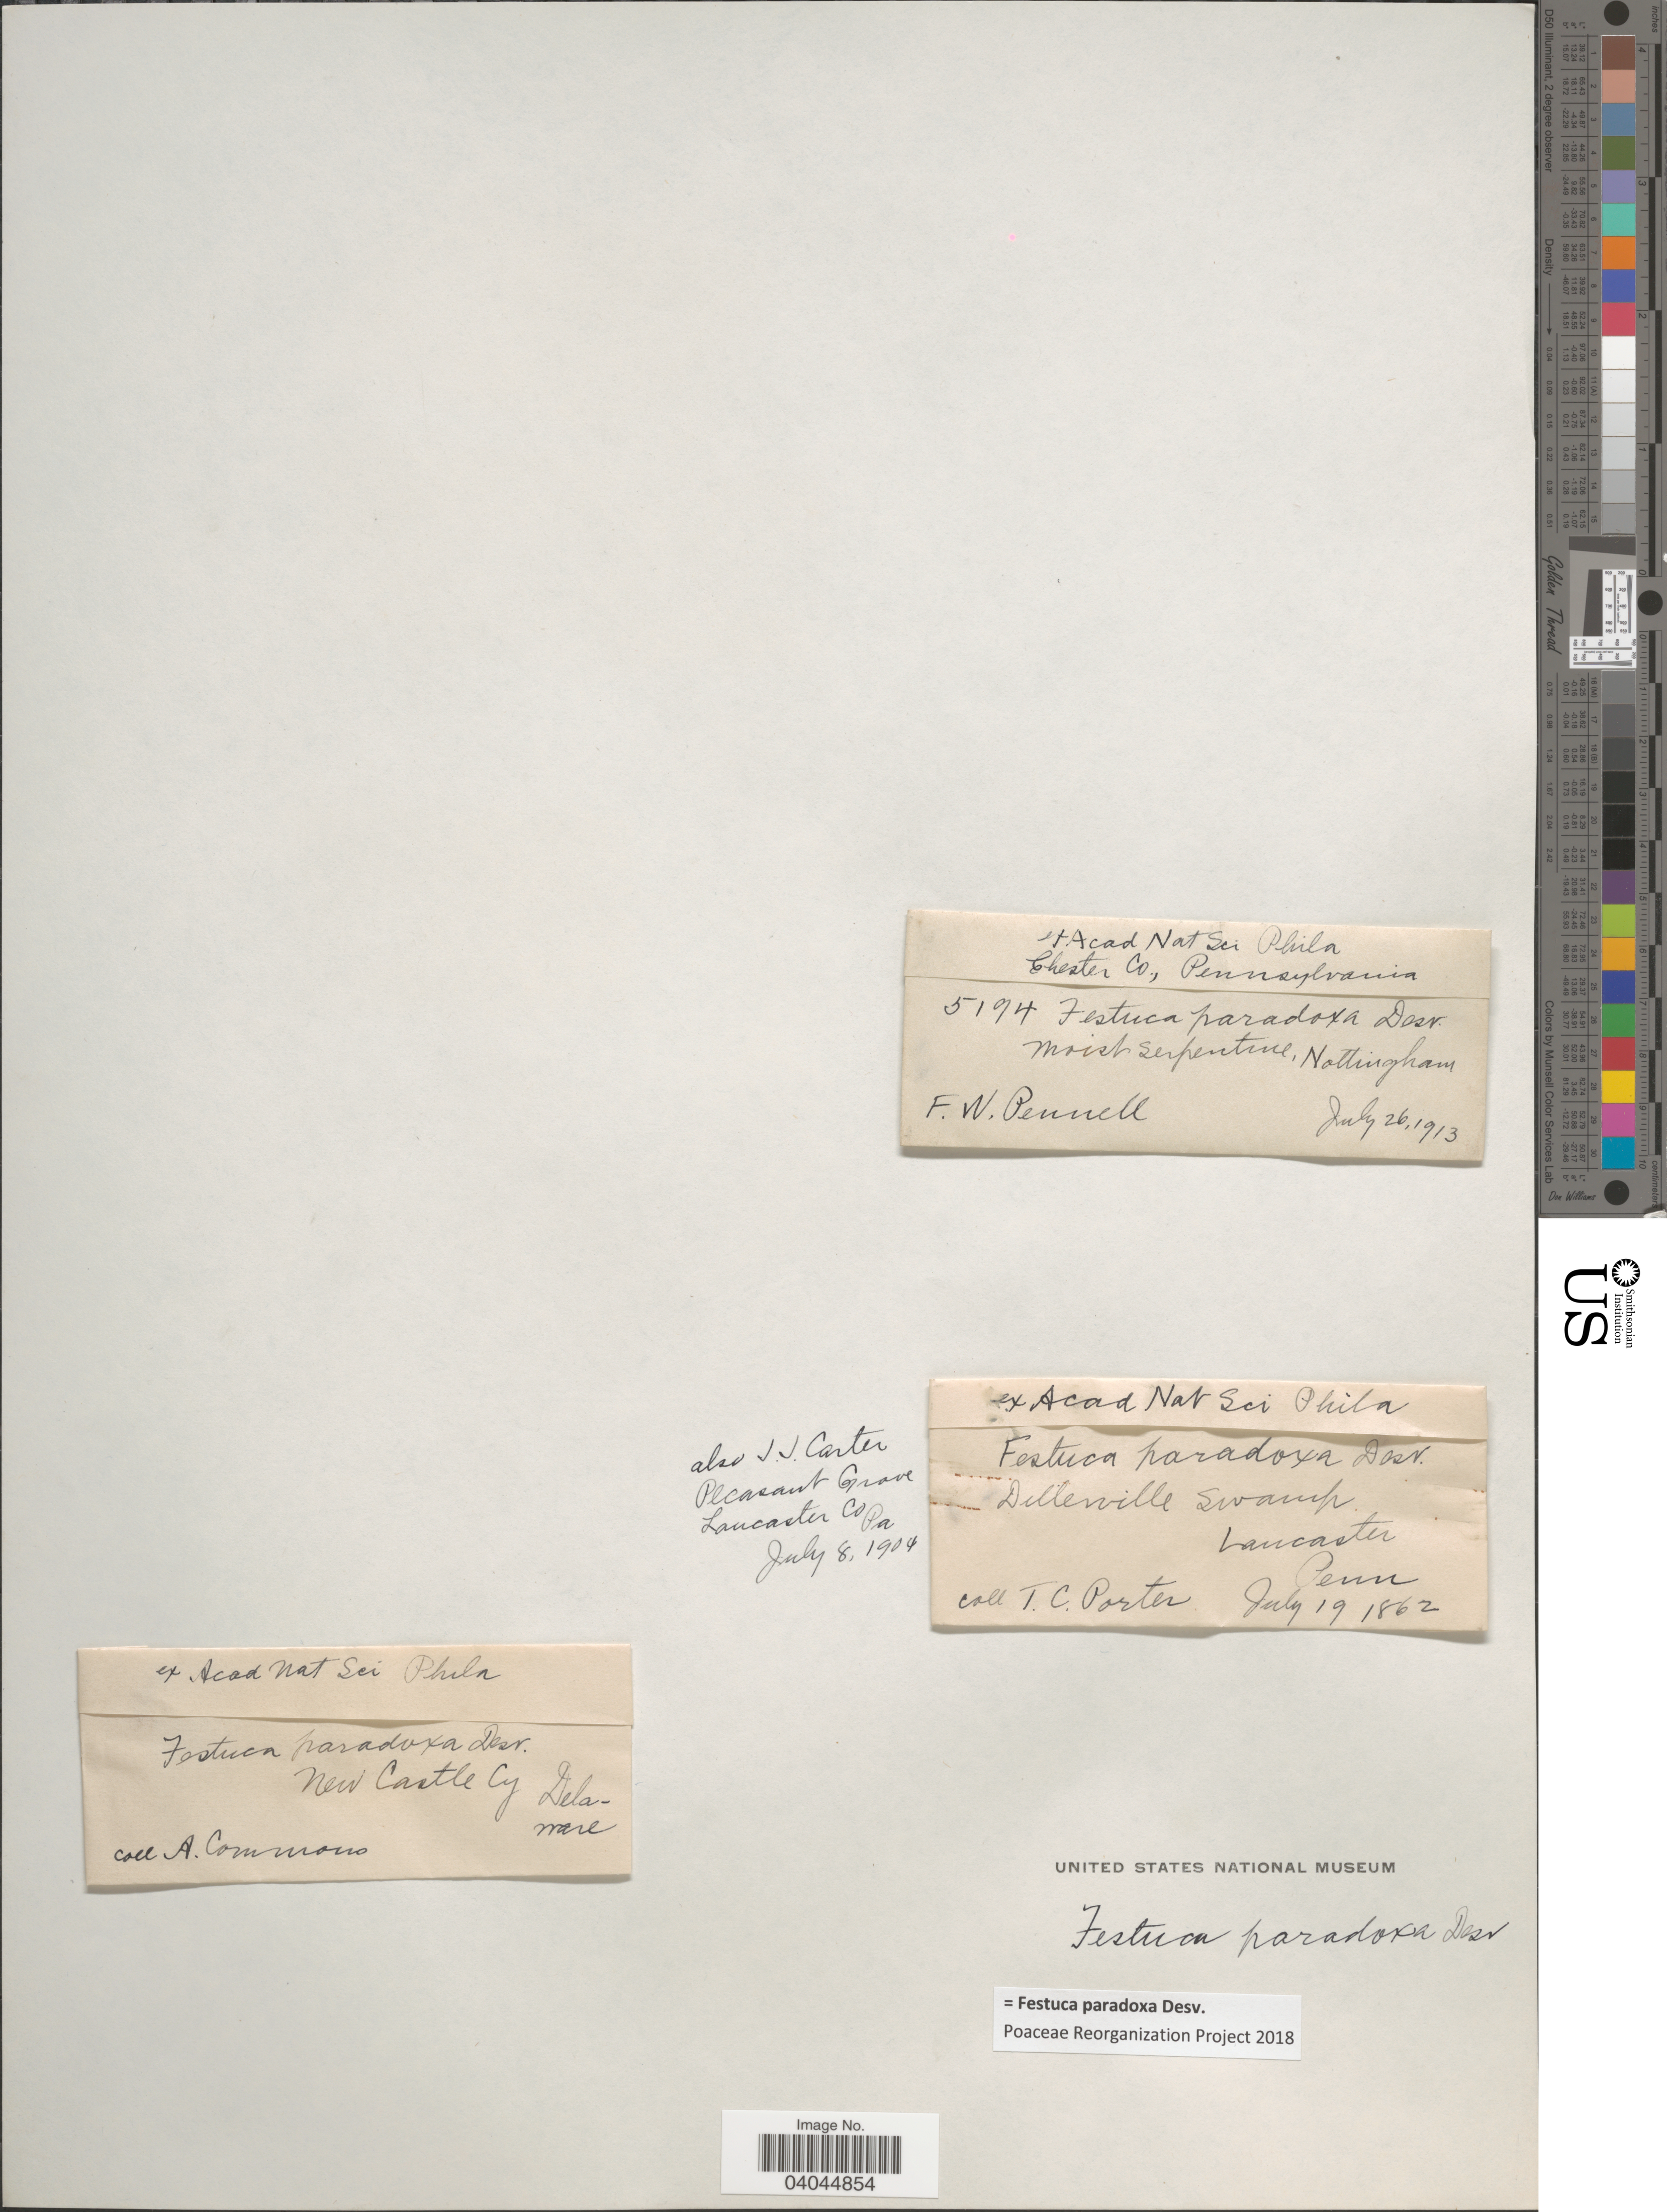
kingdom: Plantae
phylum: Tracheophyta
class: Liliopsida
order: Poales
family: Poaceae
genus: Festuca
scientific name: Festuca paradoxa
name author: Desv.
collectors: T. Porter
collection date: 1862-07-19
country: United States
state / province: Pennsylvania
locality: Dillenville Swamp. Lancaster.